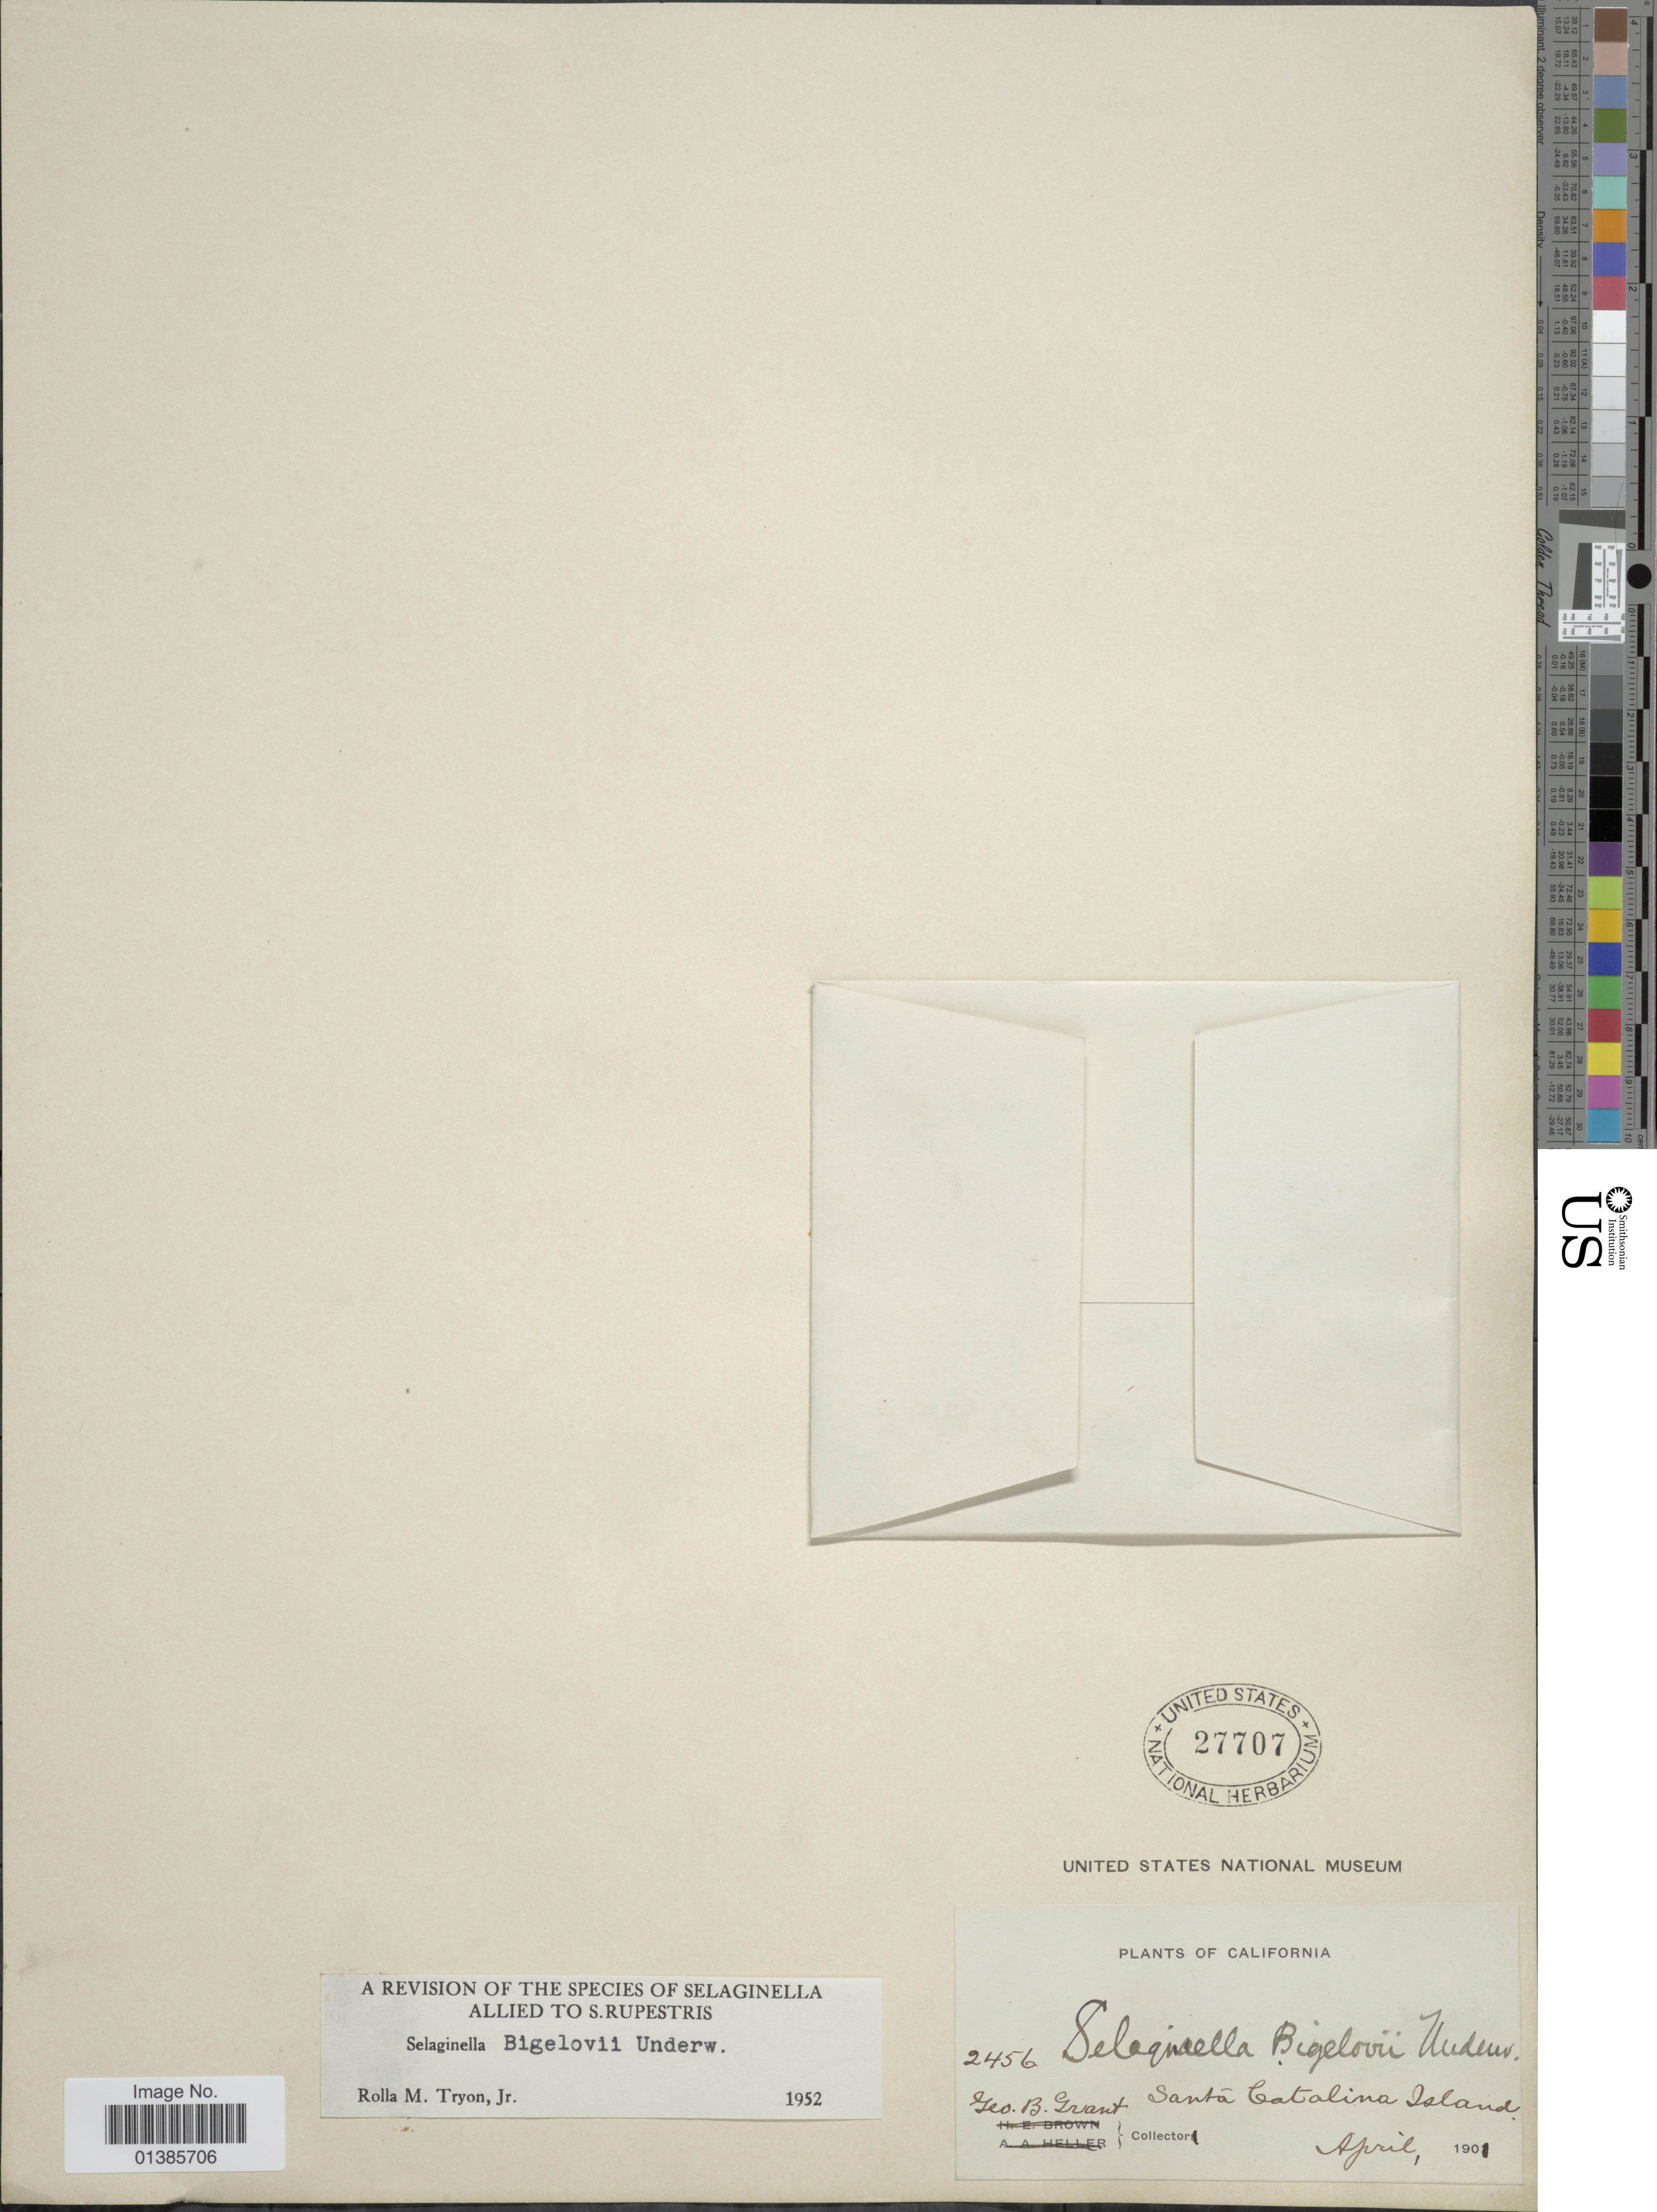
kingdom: Plantae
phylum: Tracheophyta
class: Lycopodiopsida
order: Selaginellales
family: Selaginellaceae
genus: Selaginella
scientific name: Selaginella bigelovii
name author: Underw.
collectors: G. Grant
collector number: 2456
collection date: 1901-04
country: United States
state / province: California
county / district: Los Angeles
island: Santa Catalina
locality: Santa Catalina Island.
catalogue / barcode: US 27707